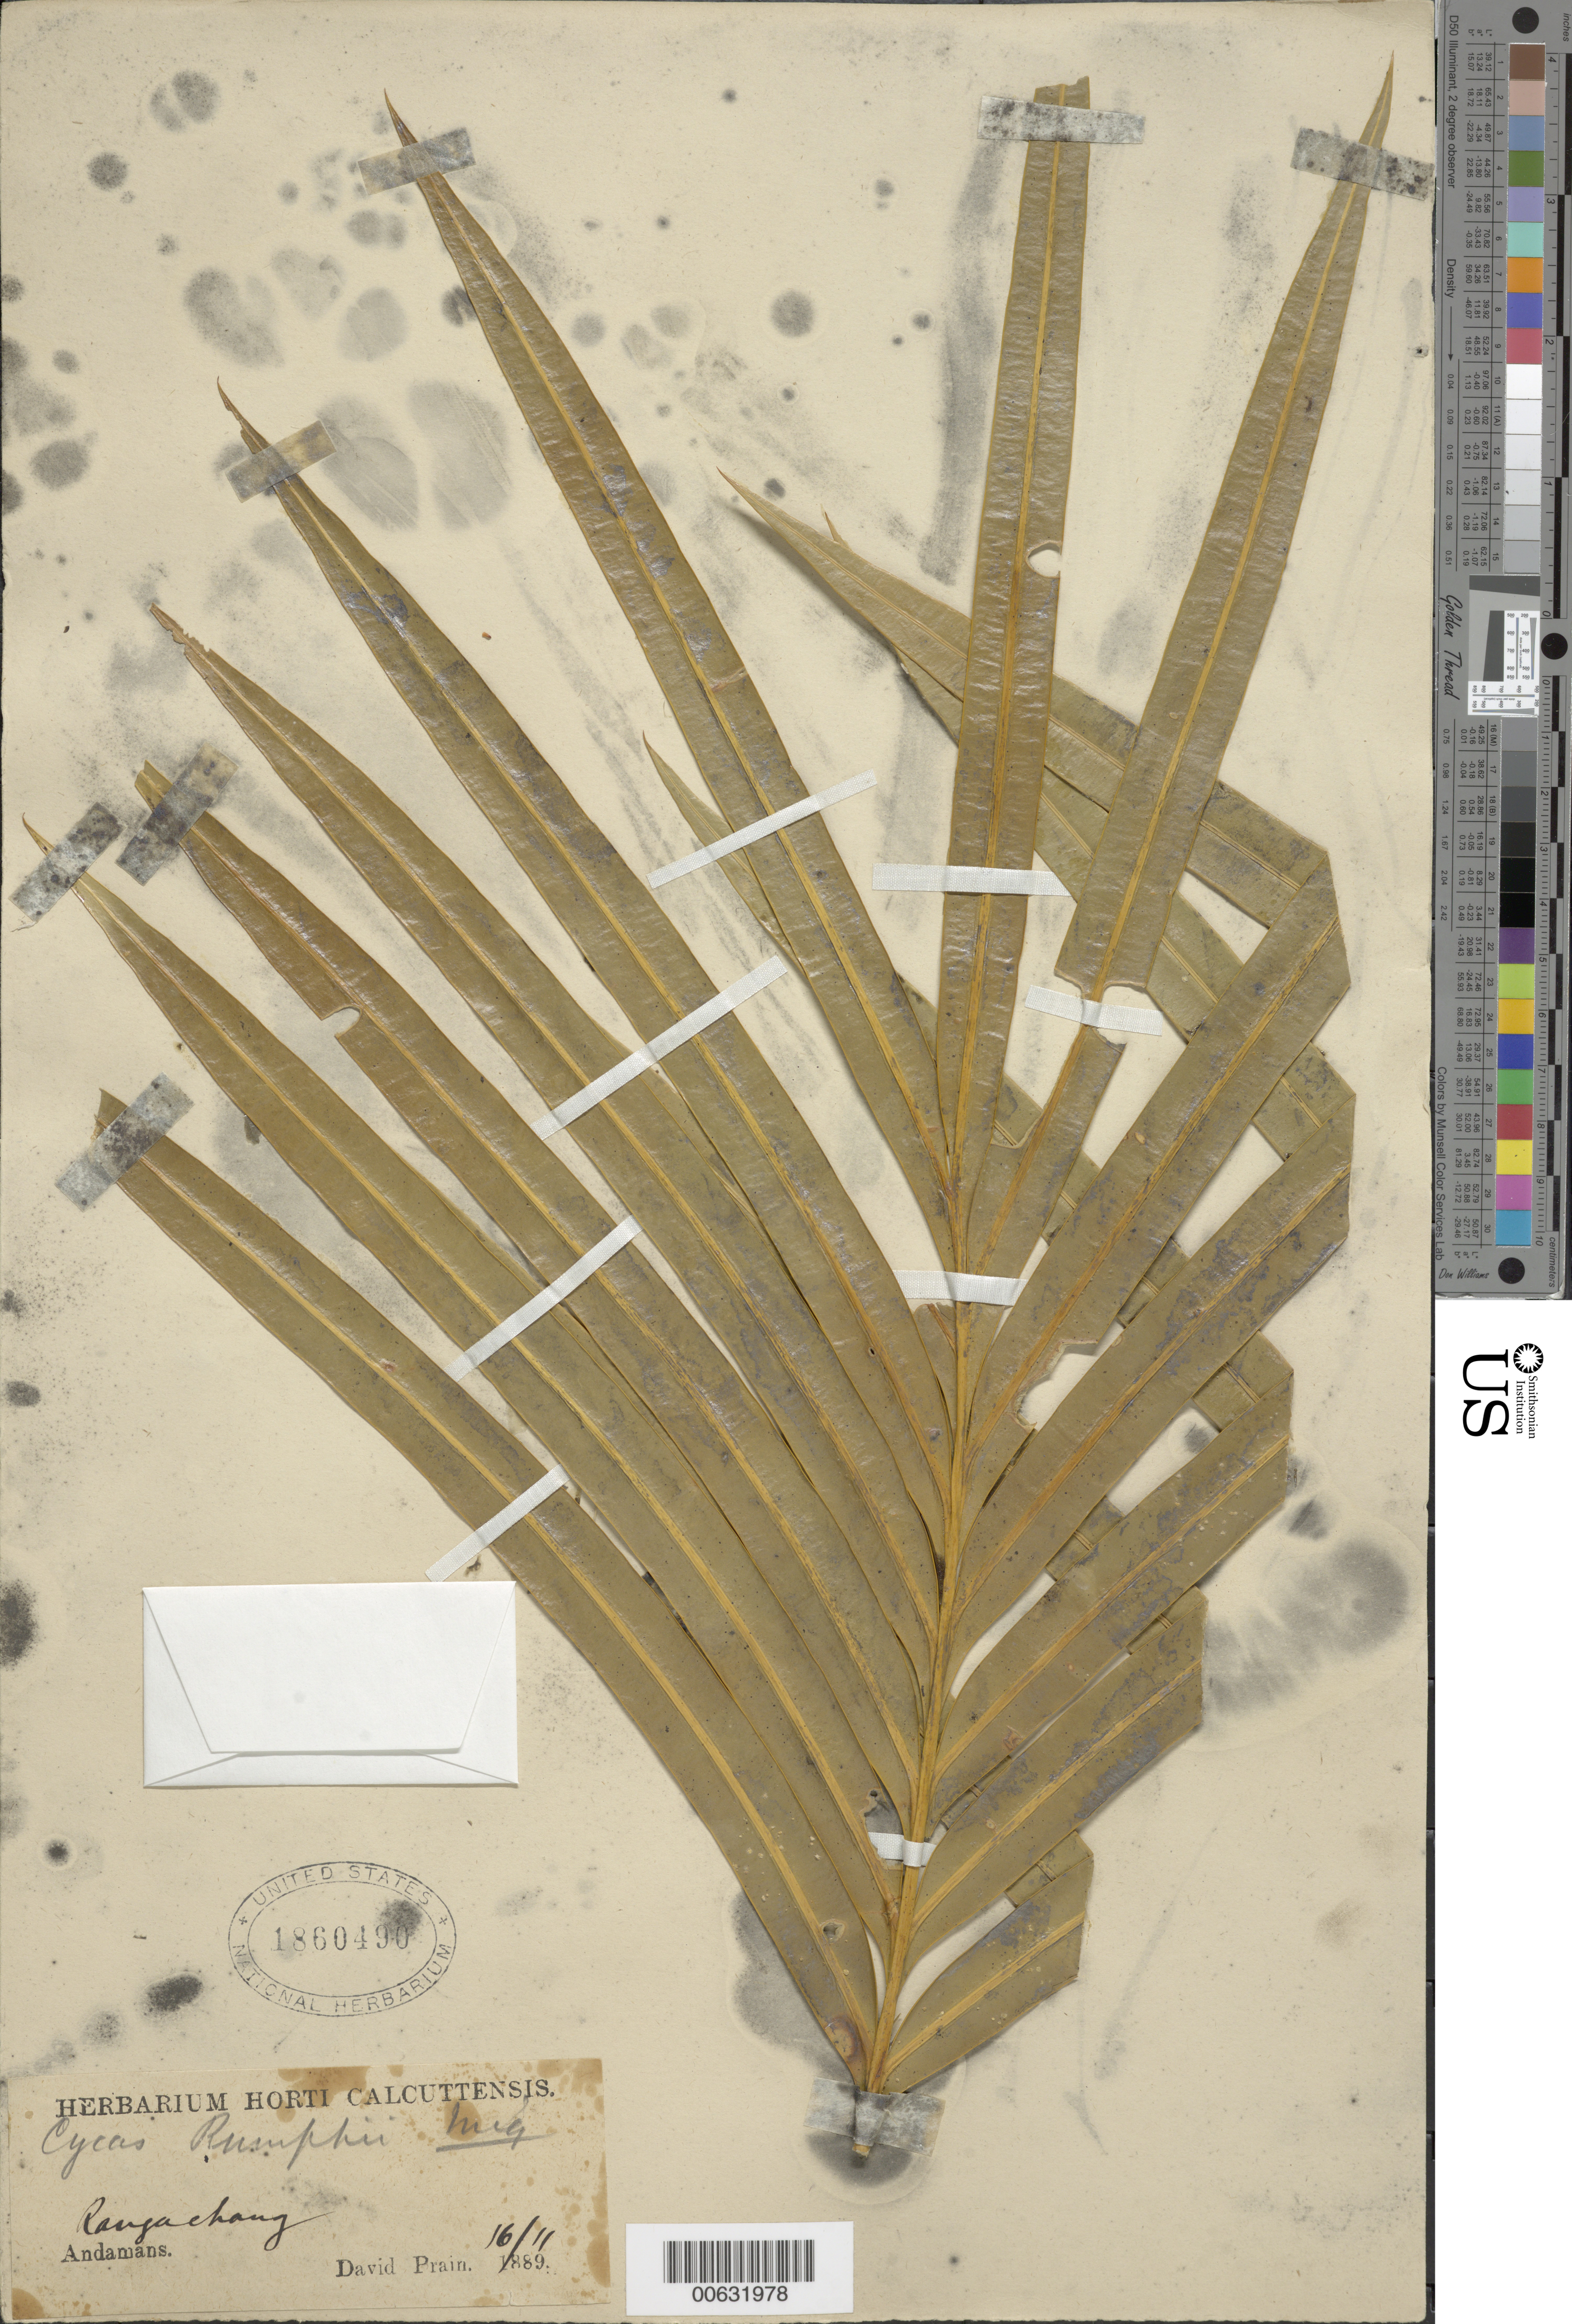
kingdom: Plantae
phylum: Tracheophyta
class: Cycadopsida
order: Cycadales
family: Cycadaceae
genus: Cycas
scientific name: Cycas rumphii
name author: Miq.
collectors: D. Prain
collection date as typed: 16 Nov 1889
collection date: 1889-11-16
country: India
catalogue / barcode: US 1860490